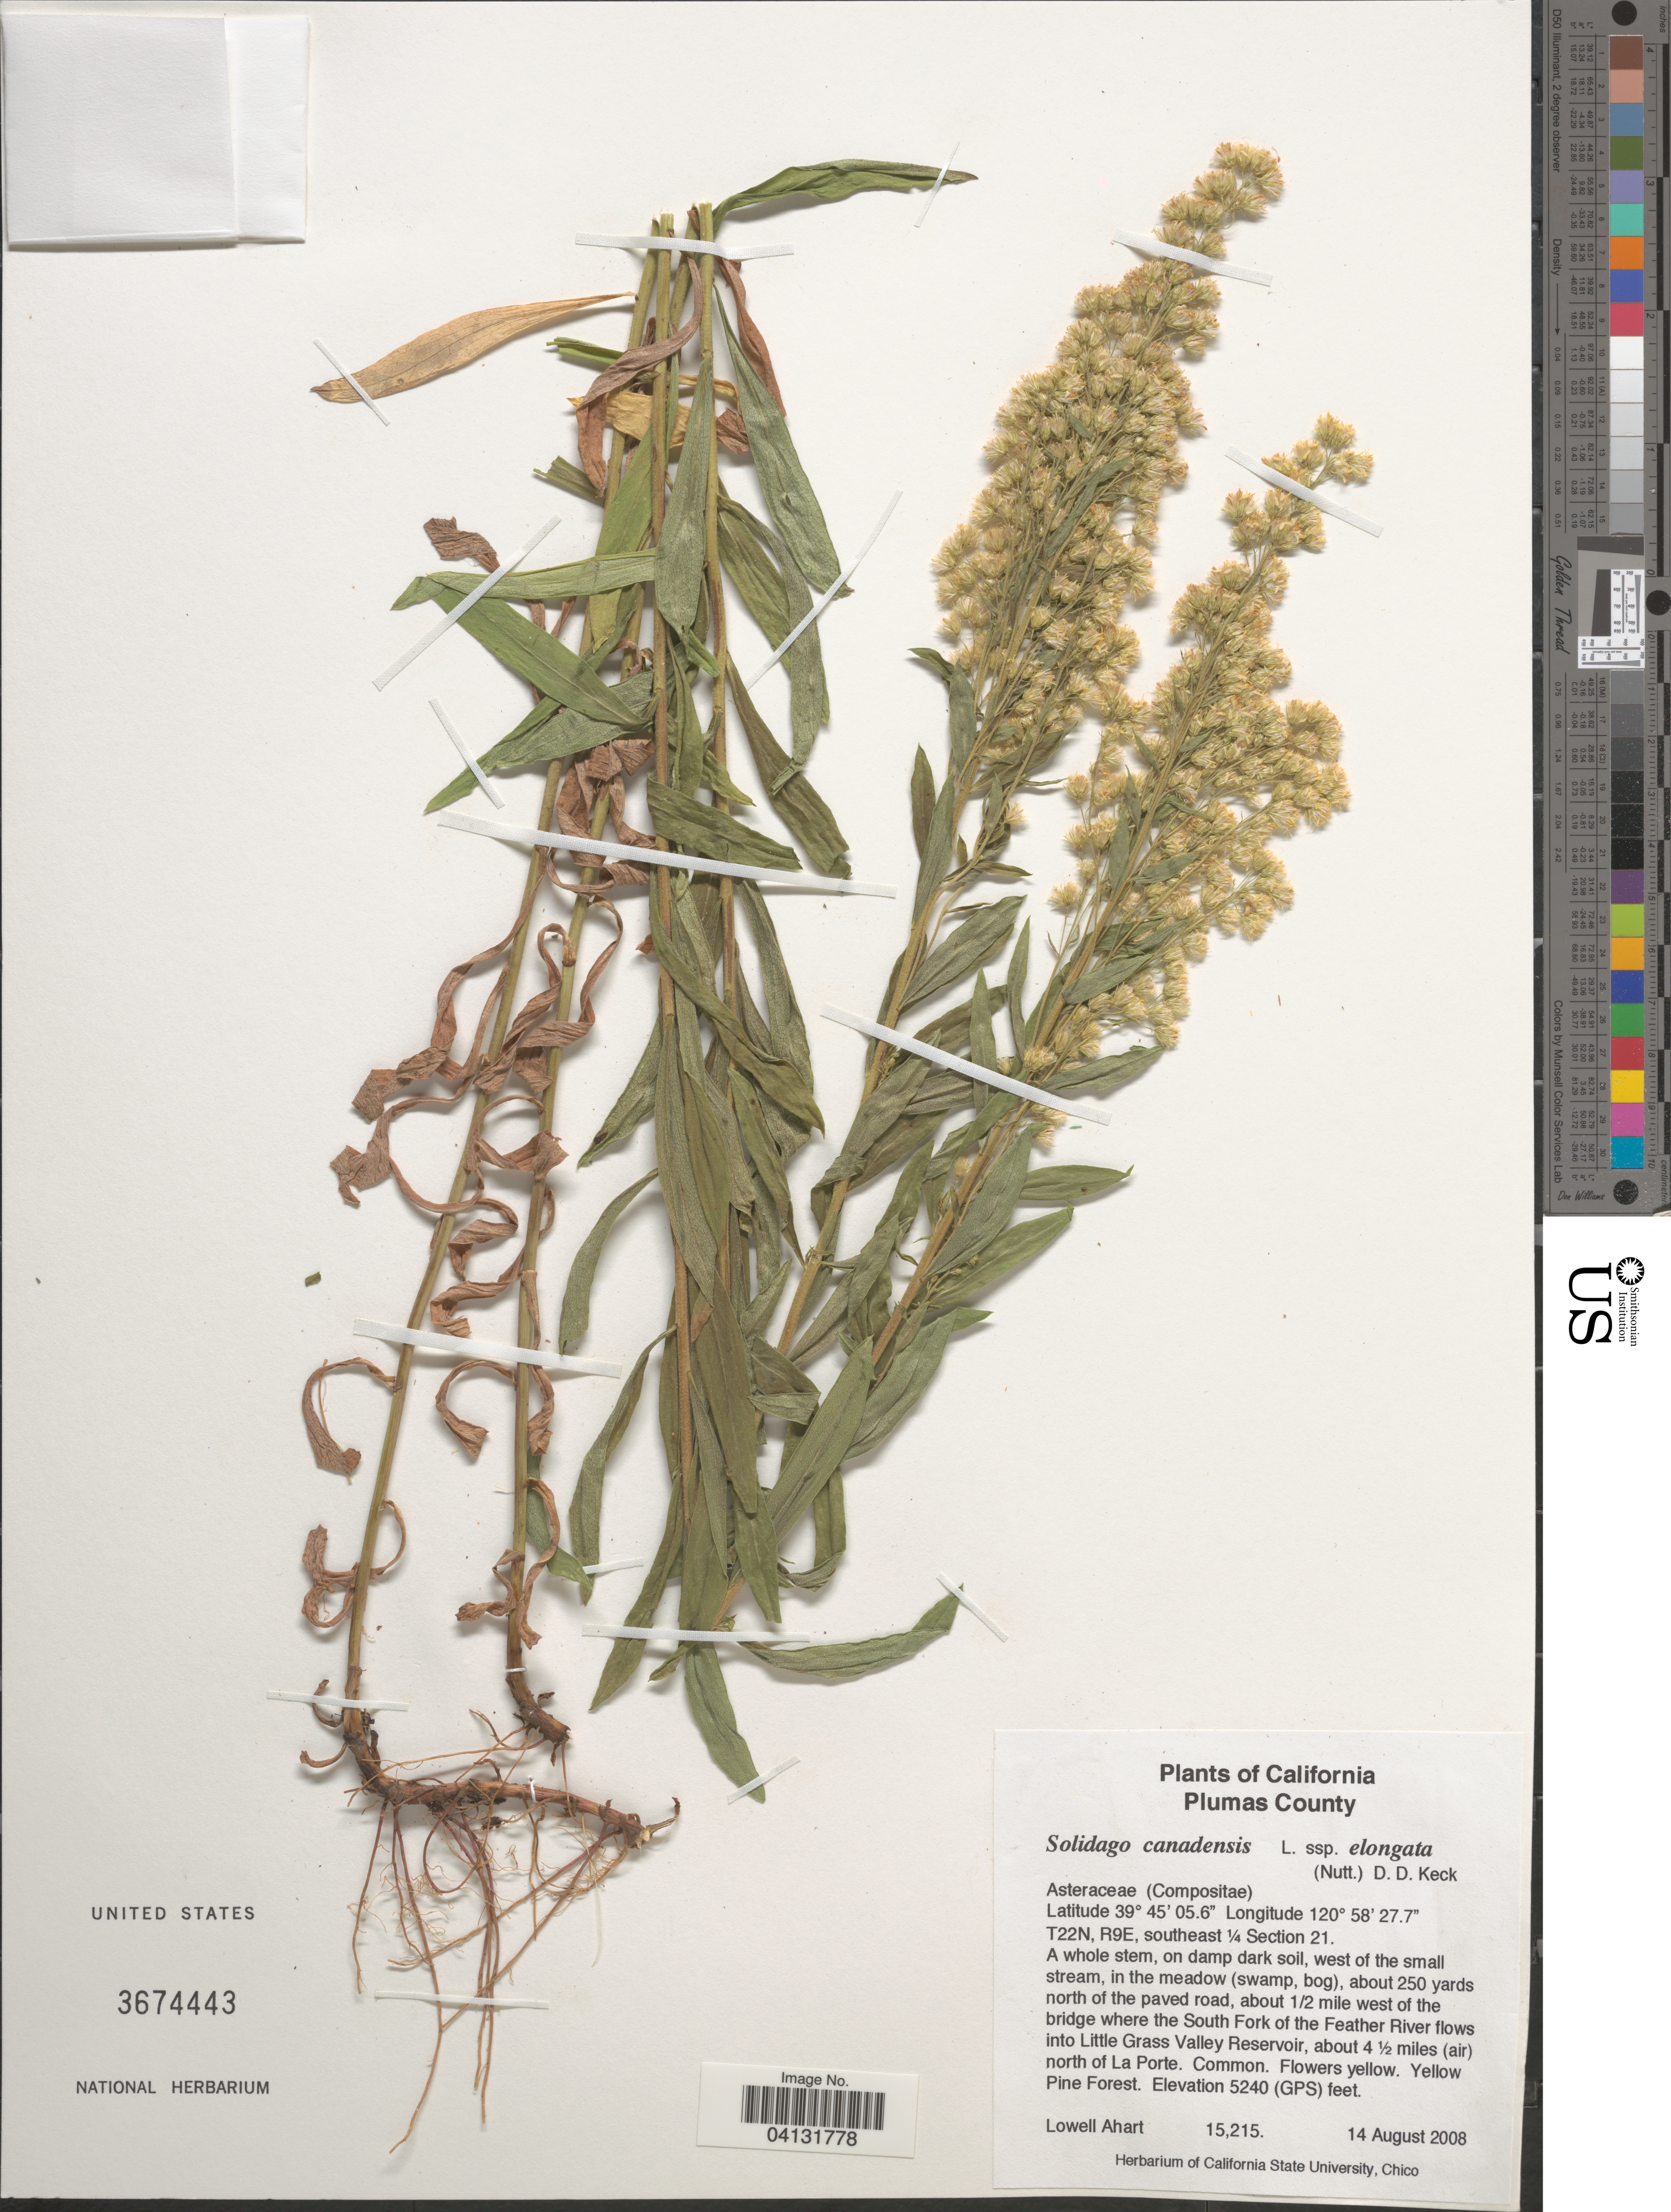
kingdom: Plantae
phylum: Tracheophyta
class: Magnoliopsida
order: Asterales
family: Asteraceae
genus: Solidago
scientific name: Solidago canadensis subsp. elongata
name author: (Nutt.) D.D. Keck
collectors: L. Ahart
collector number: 15215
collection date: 2008-08-14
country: United States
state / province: California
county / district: Plumas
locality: Plumas County. T22N, R9E, southeast ¼ Section 21. About 250 yards north of the paved road, about 1/2 mile west of the bridge where the South Fork of the Feather River flows into Little Grass Valley Reservoir, about 4½ miles (air) north of La Porte.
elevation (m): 1597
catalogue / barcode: US 3674443